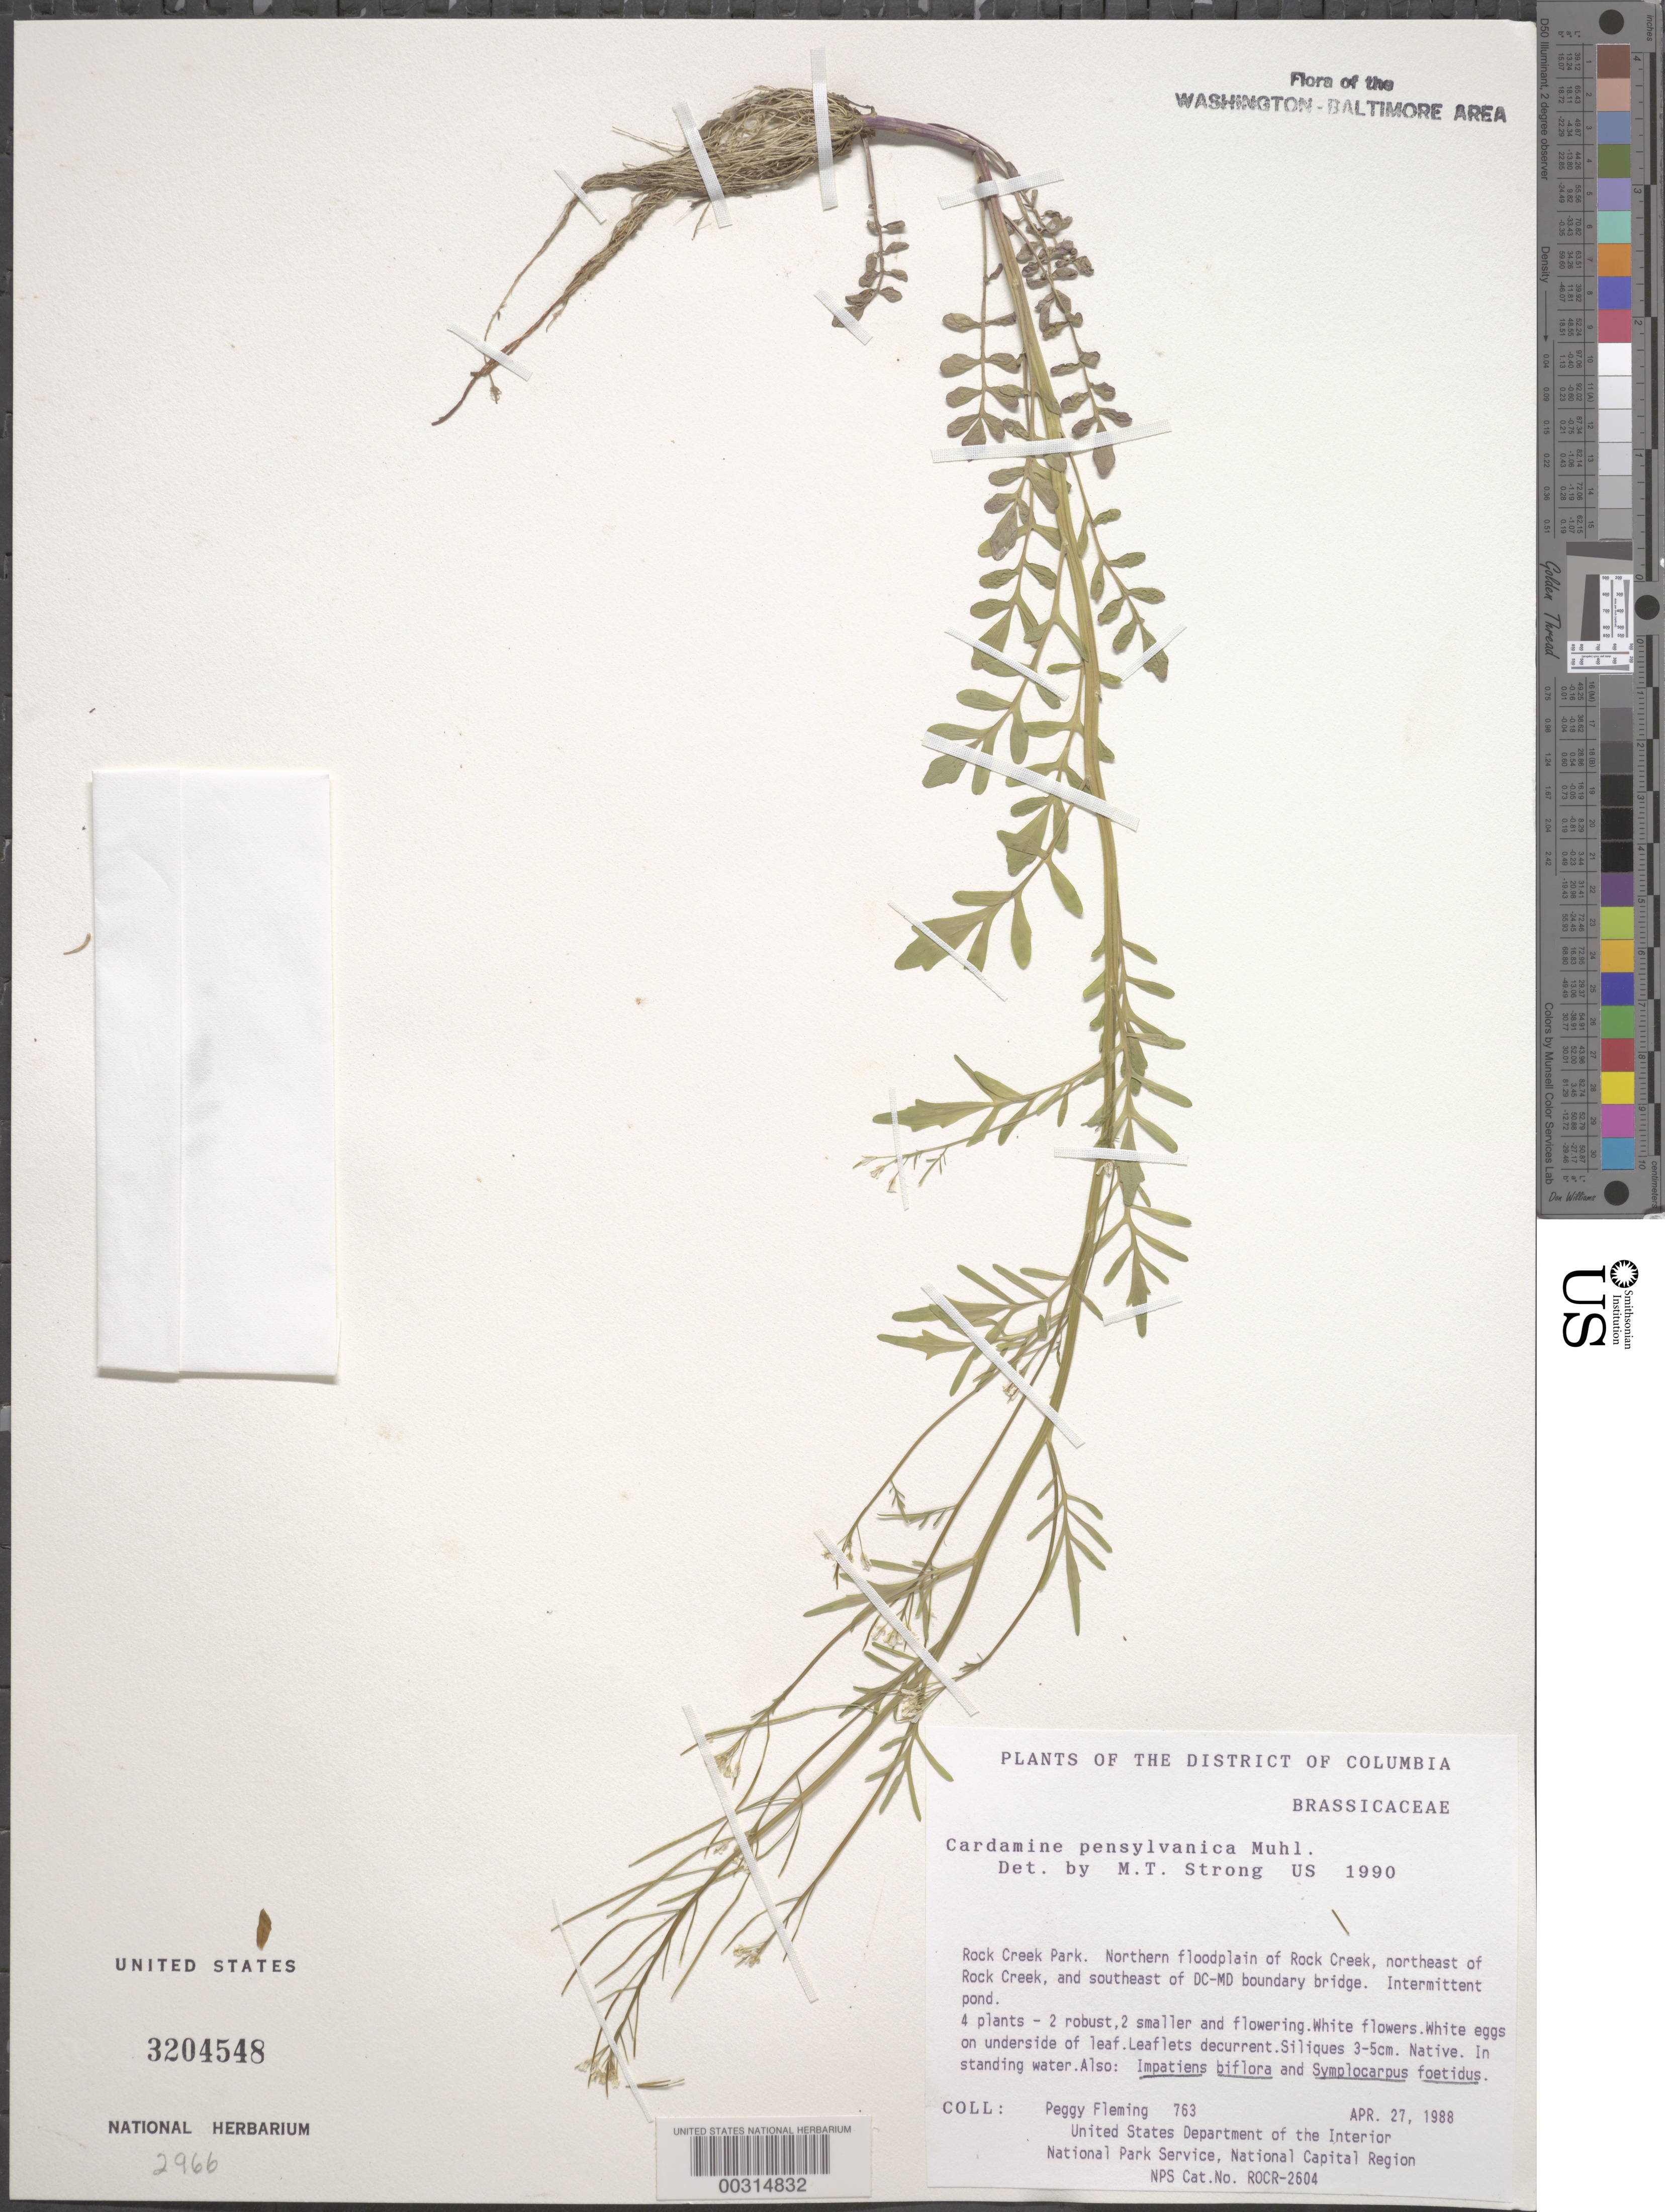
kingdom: Plantae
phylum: Tracheophyta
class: Magnoliopsida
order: Brassicales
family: Brassicaceae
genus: Cardamine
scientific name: Cardamine pensylvanica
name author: Muhl. ex Willd.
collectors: P. Fleming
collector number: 763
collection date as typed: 27 Apr 1988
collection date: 1988-04-27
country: United States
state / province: District of Columbia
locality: Rock Creek Park, northern floodplain of Rock Creek Rock Creek Park & vicinity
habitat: Intermittent pond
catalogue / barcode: US 3204548